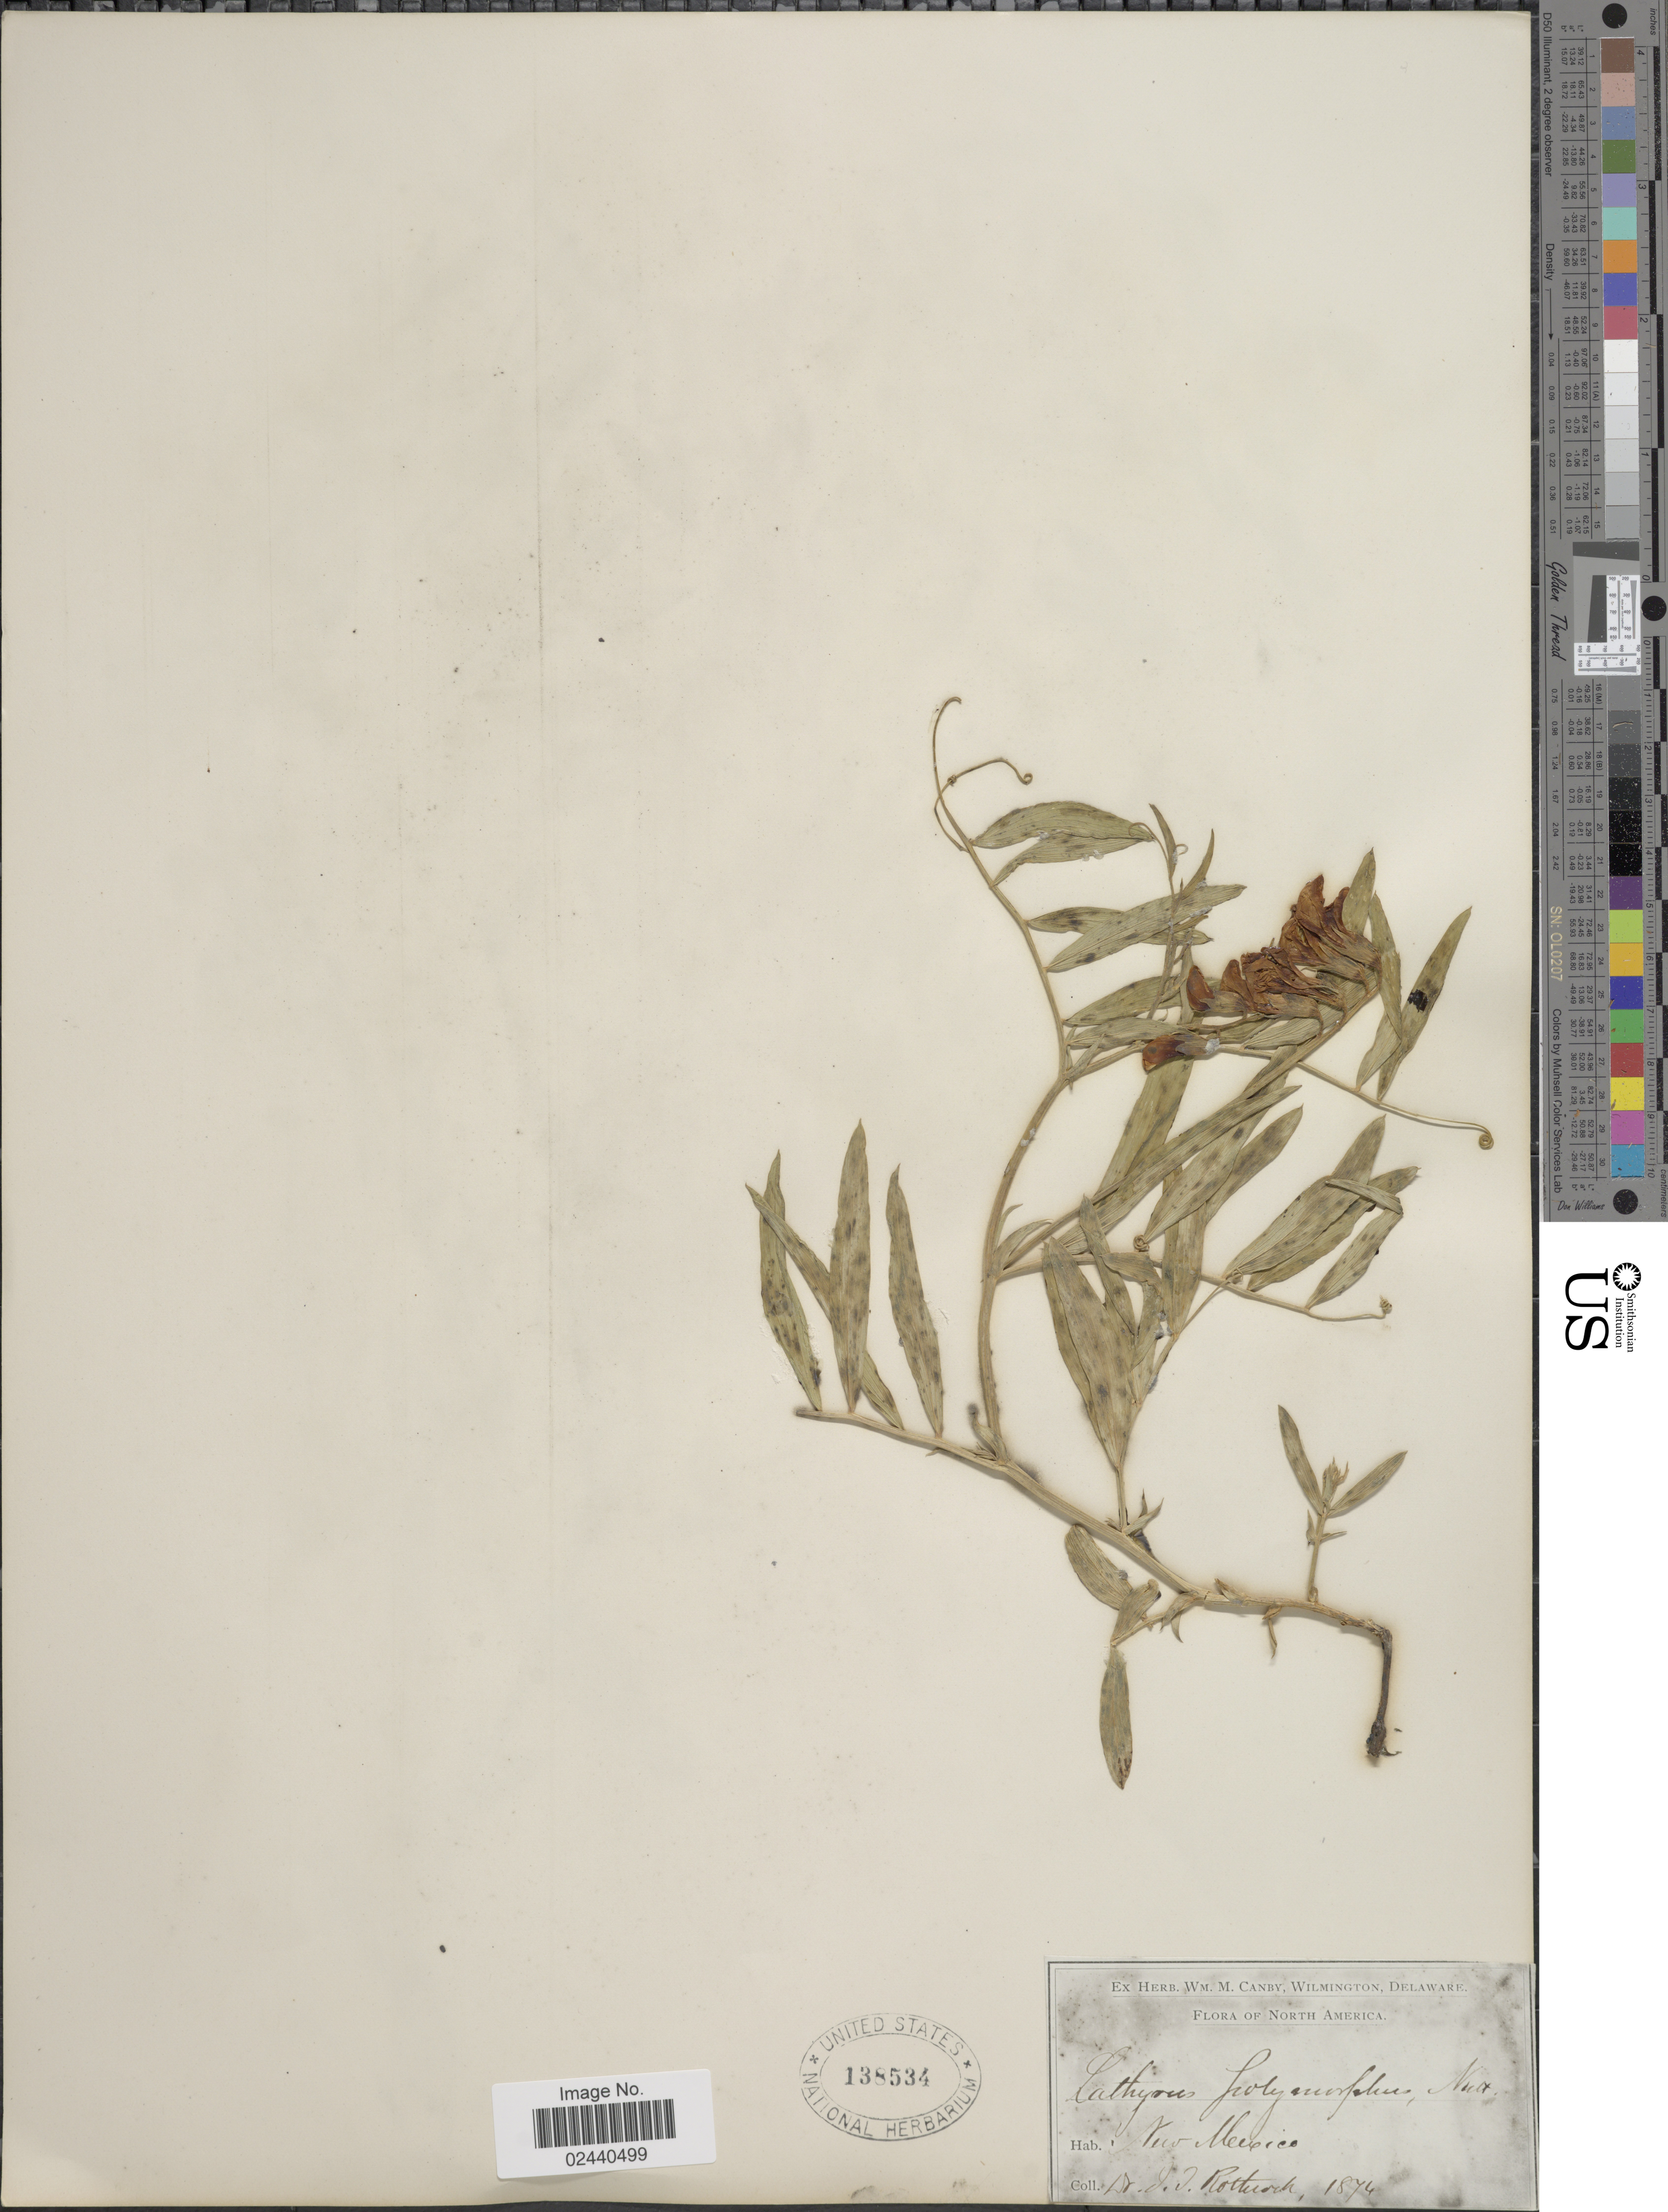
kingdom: Plantae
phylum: Tracheophyta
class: Magnoliopsida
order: Fabales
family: Fabaceae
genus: Lathyrus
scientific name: Lathyrus eucosmus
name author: Butters & H. St. John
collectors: J. T. Rothrock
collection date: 1874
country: United States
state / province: New Mexico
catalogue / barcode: US 138534